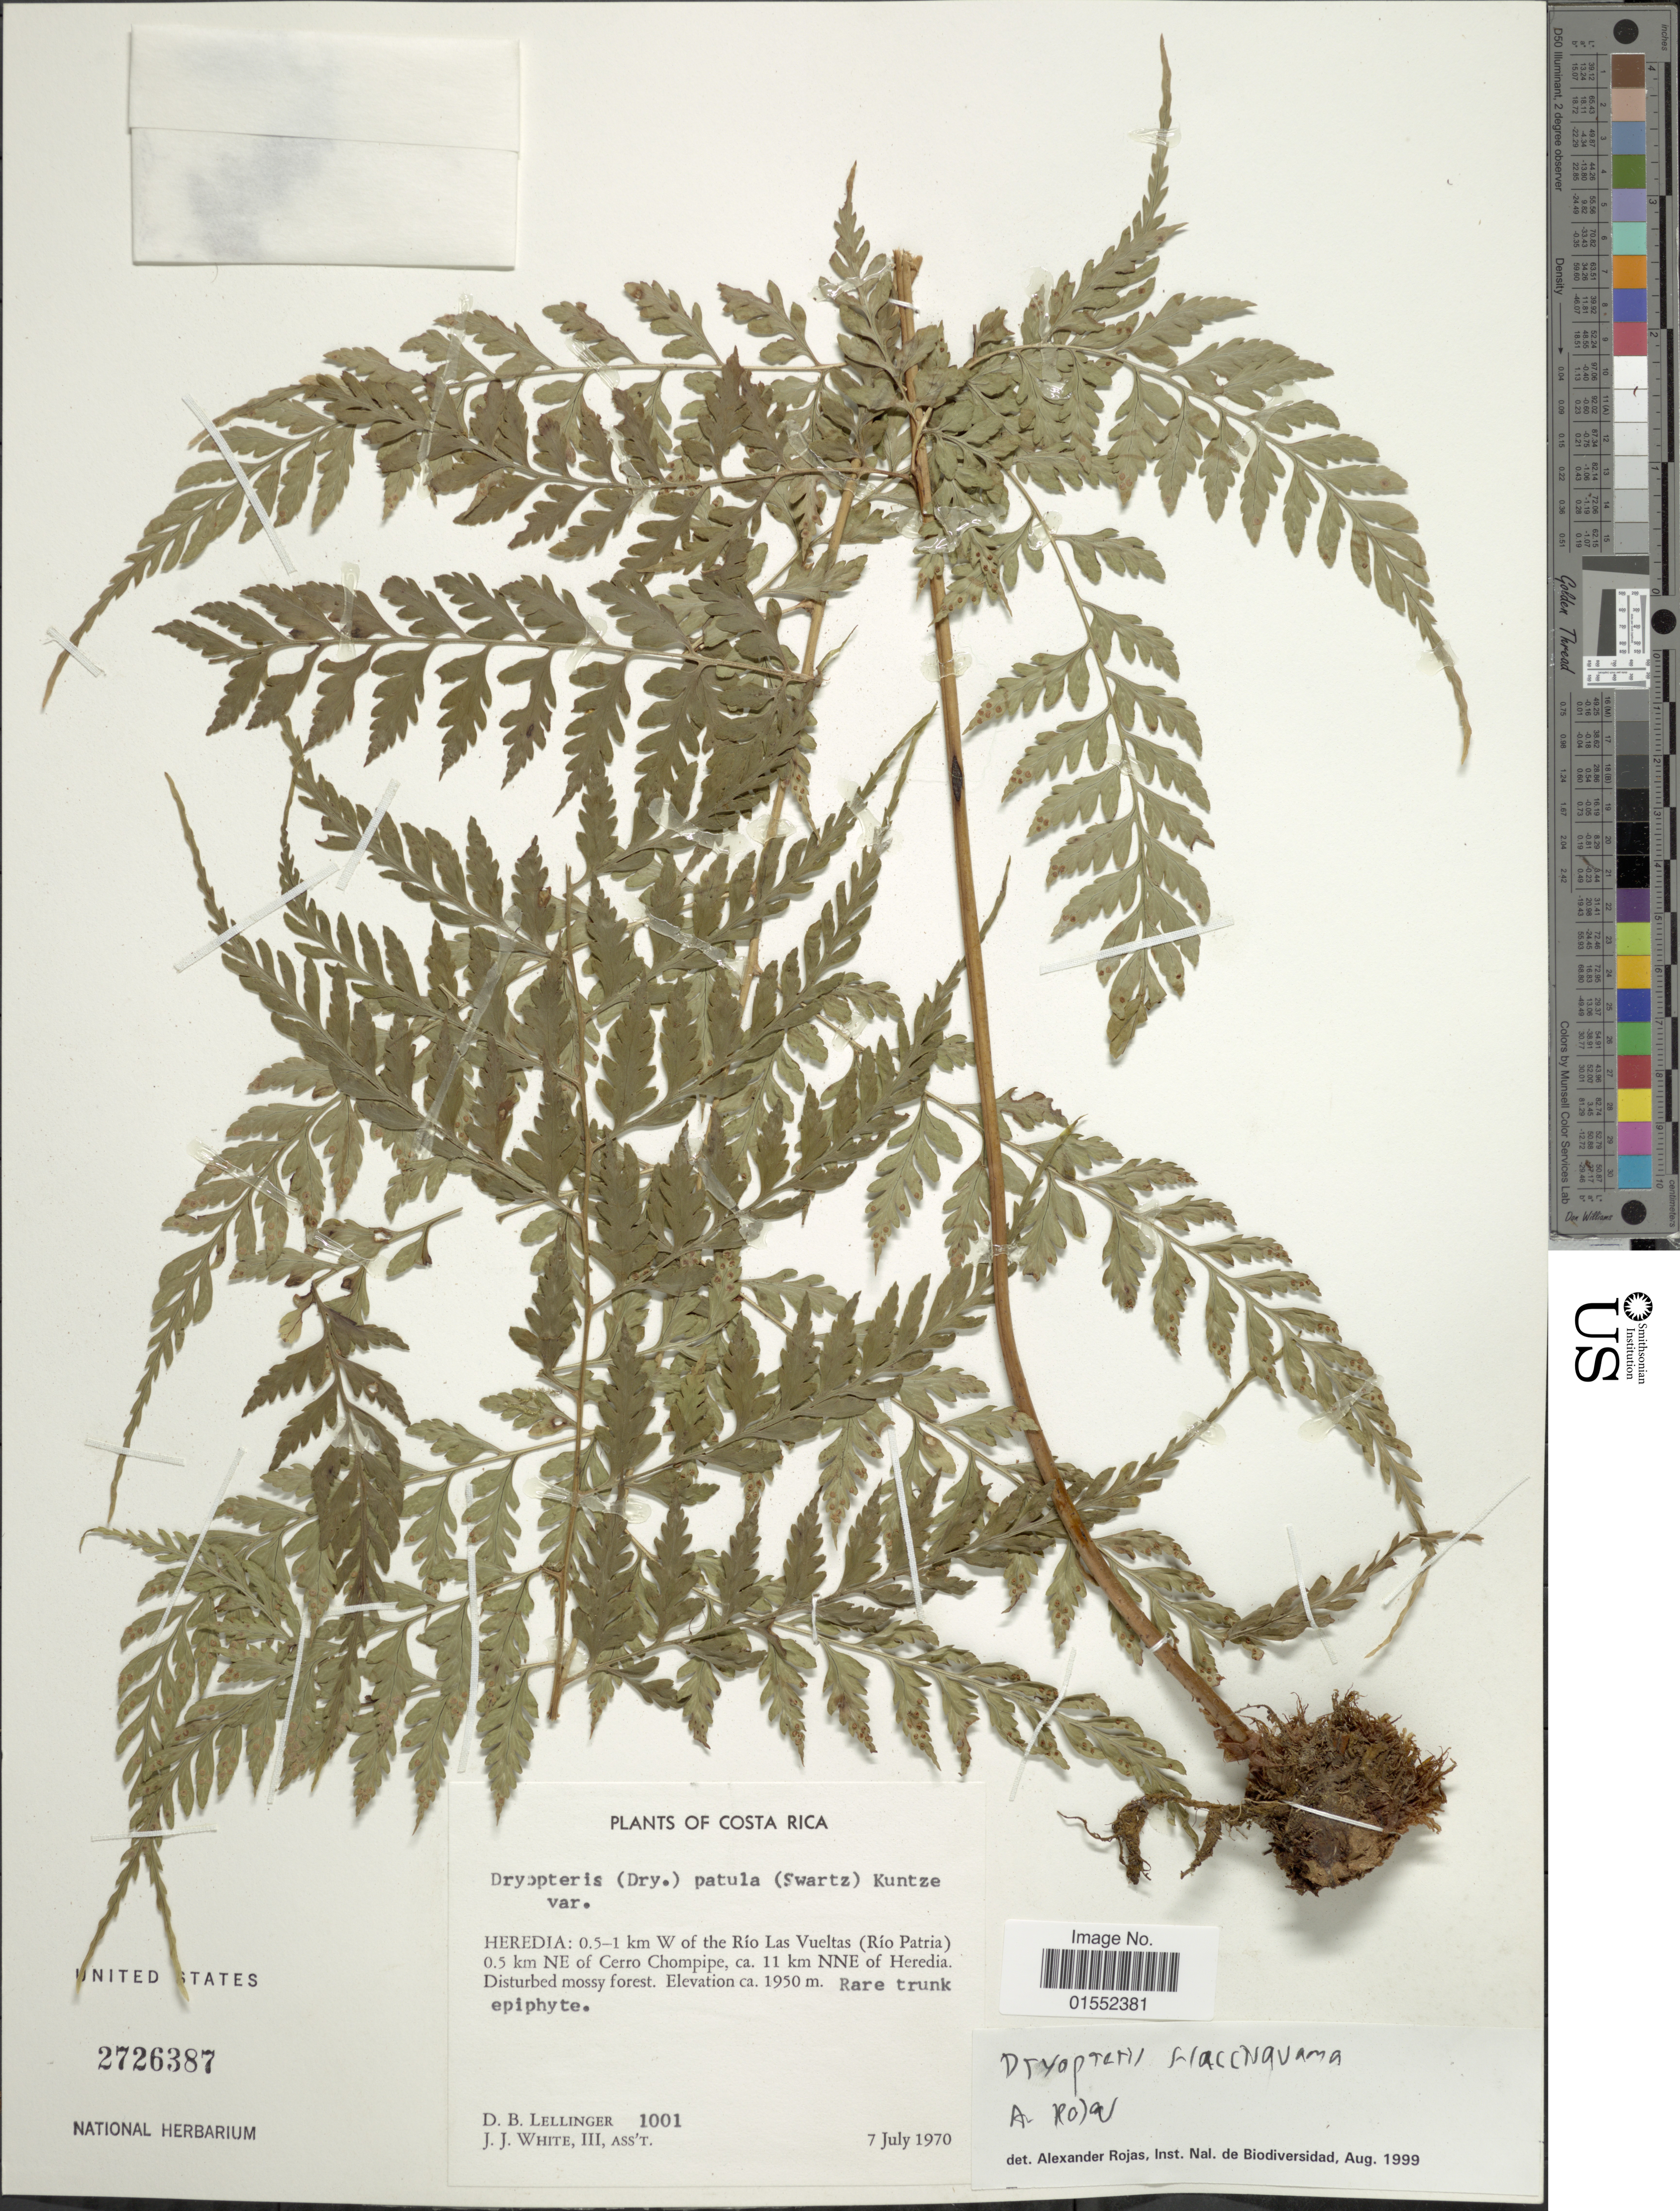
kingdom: Plantae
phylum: Tracheophyta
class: Polypodiopsida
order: Polypodiales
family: Dryopteridaceae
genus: Dryopteris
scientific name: Dryopteris flaccisquama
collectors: D. B. Lellinger & J. J. White III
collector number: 1001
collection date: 1970-07-07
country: Costa Rica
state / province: Heredia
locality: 0.5-1 km W of the Río Las Vueltas (Río Patria) 0.5 km NE of Cerro Chompipe, ca. 11 km NNE of Heredia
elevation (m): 1950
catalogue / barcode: US 2726387